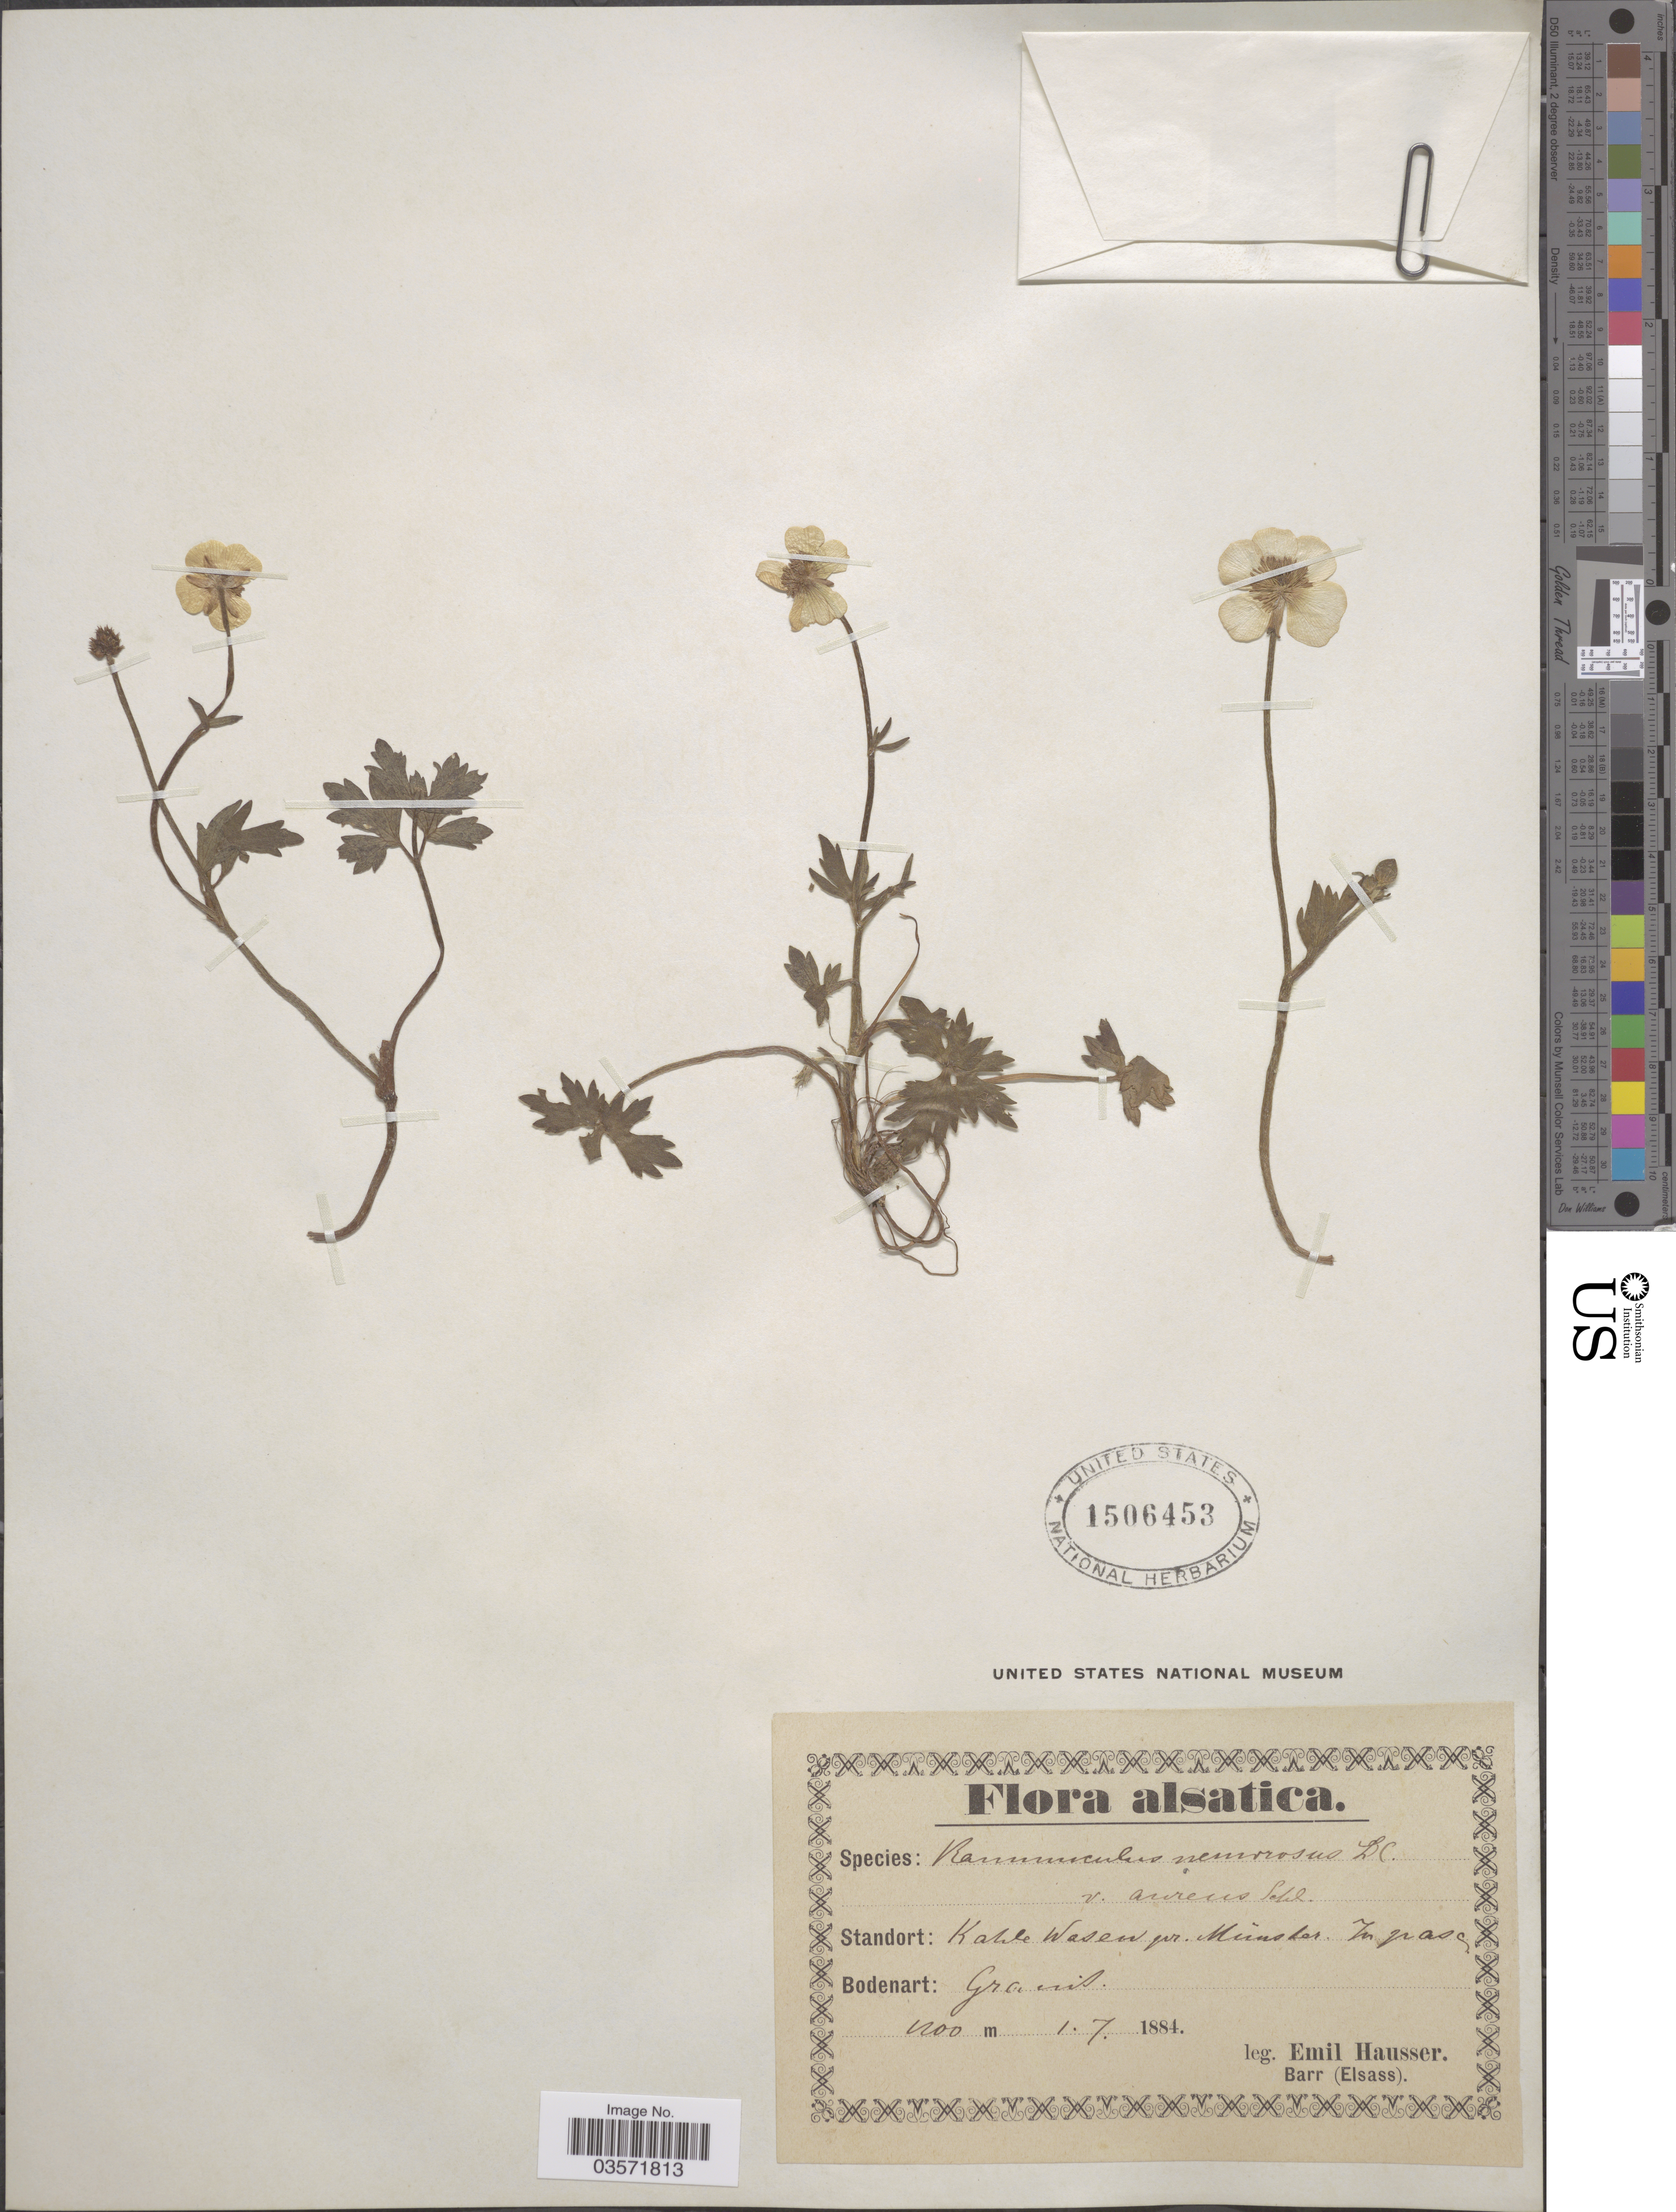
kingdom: Plantae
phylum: Tracheophyta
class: Magnoliopsida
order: Ranunculales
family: Ranunculaceae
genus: Ranunculus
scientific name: Ranunculus nemorosus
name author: DC.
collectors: E. Hausser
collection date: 1884-07-01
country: France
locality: Alsatica. Kahle Wasen pr. Münster. In paso. [interpreted]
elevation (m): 1100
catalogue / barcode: US 1506453